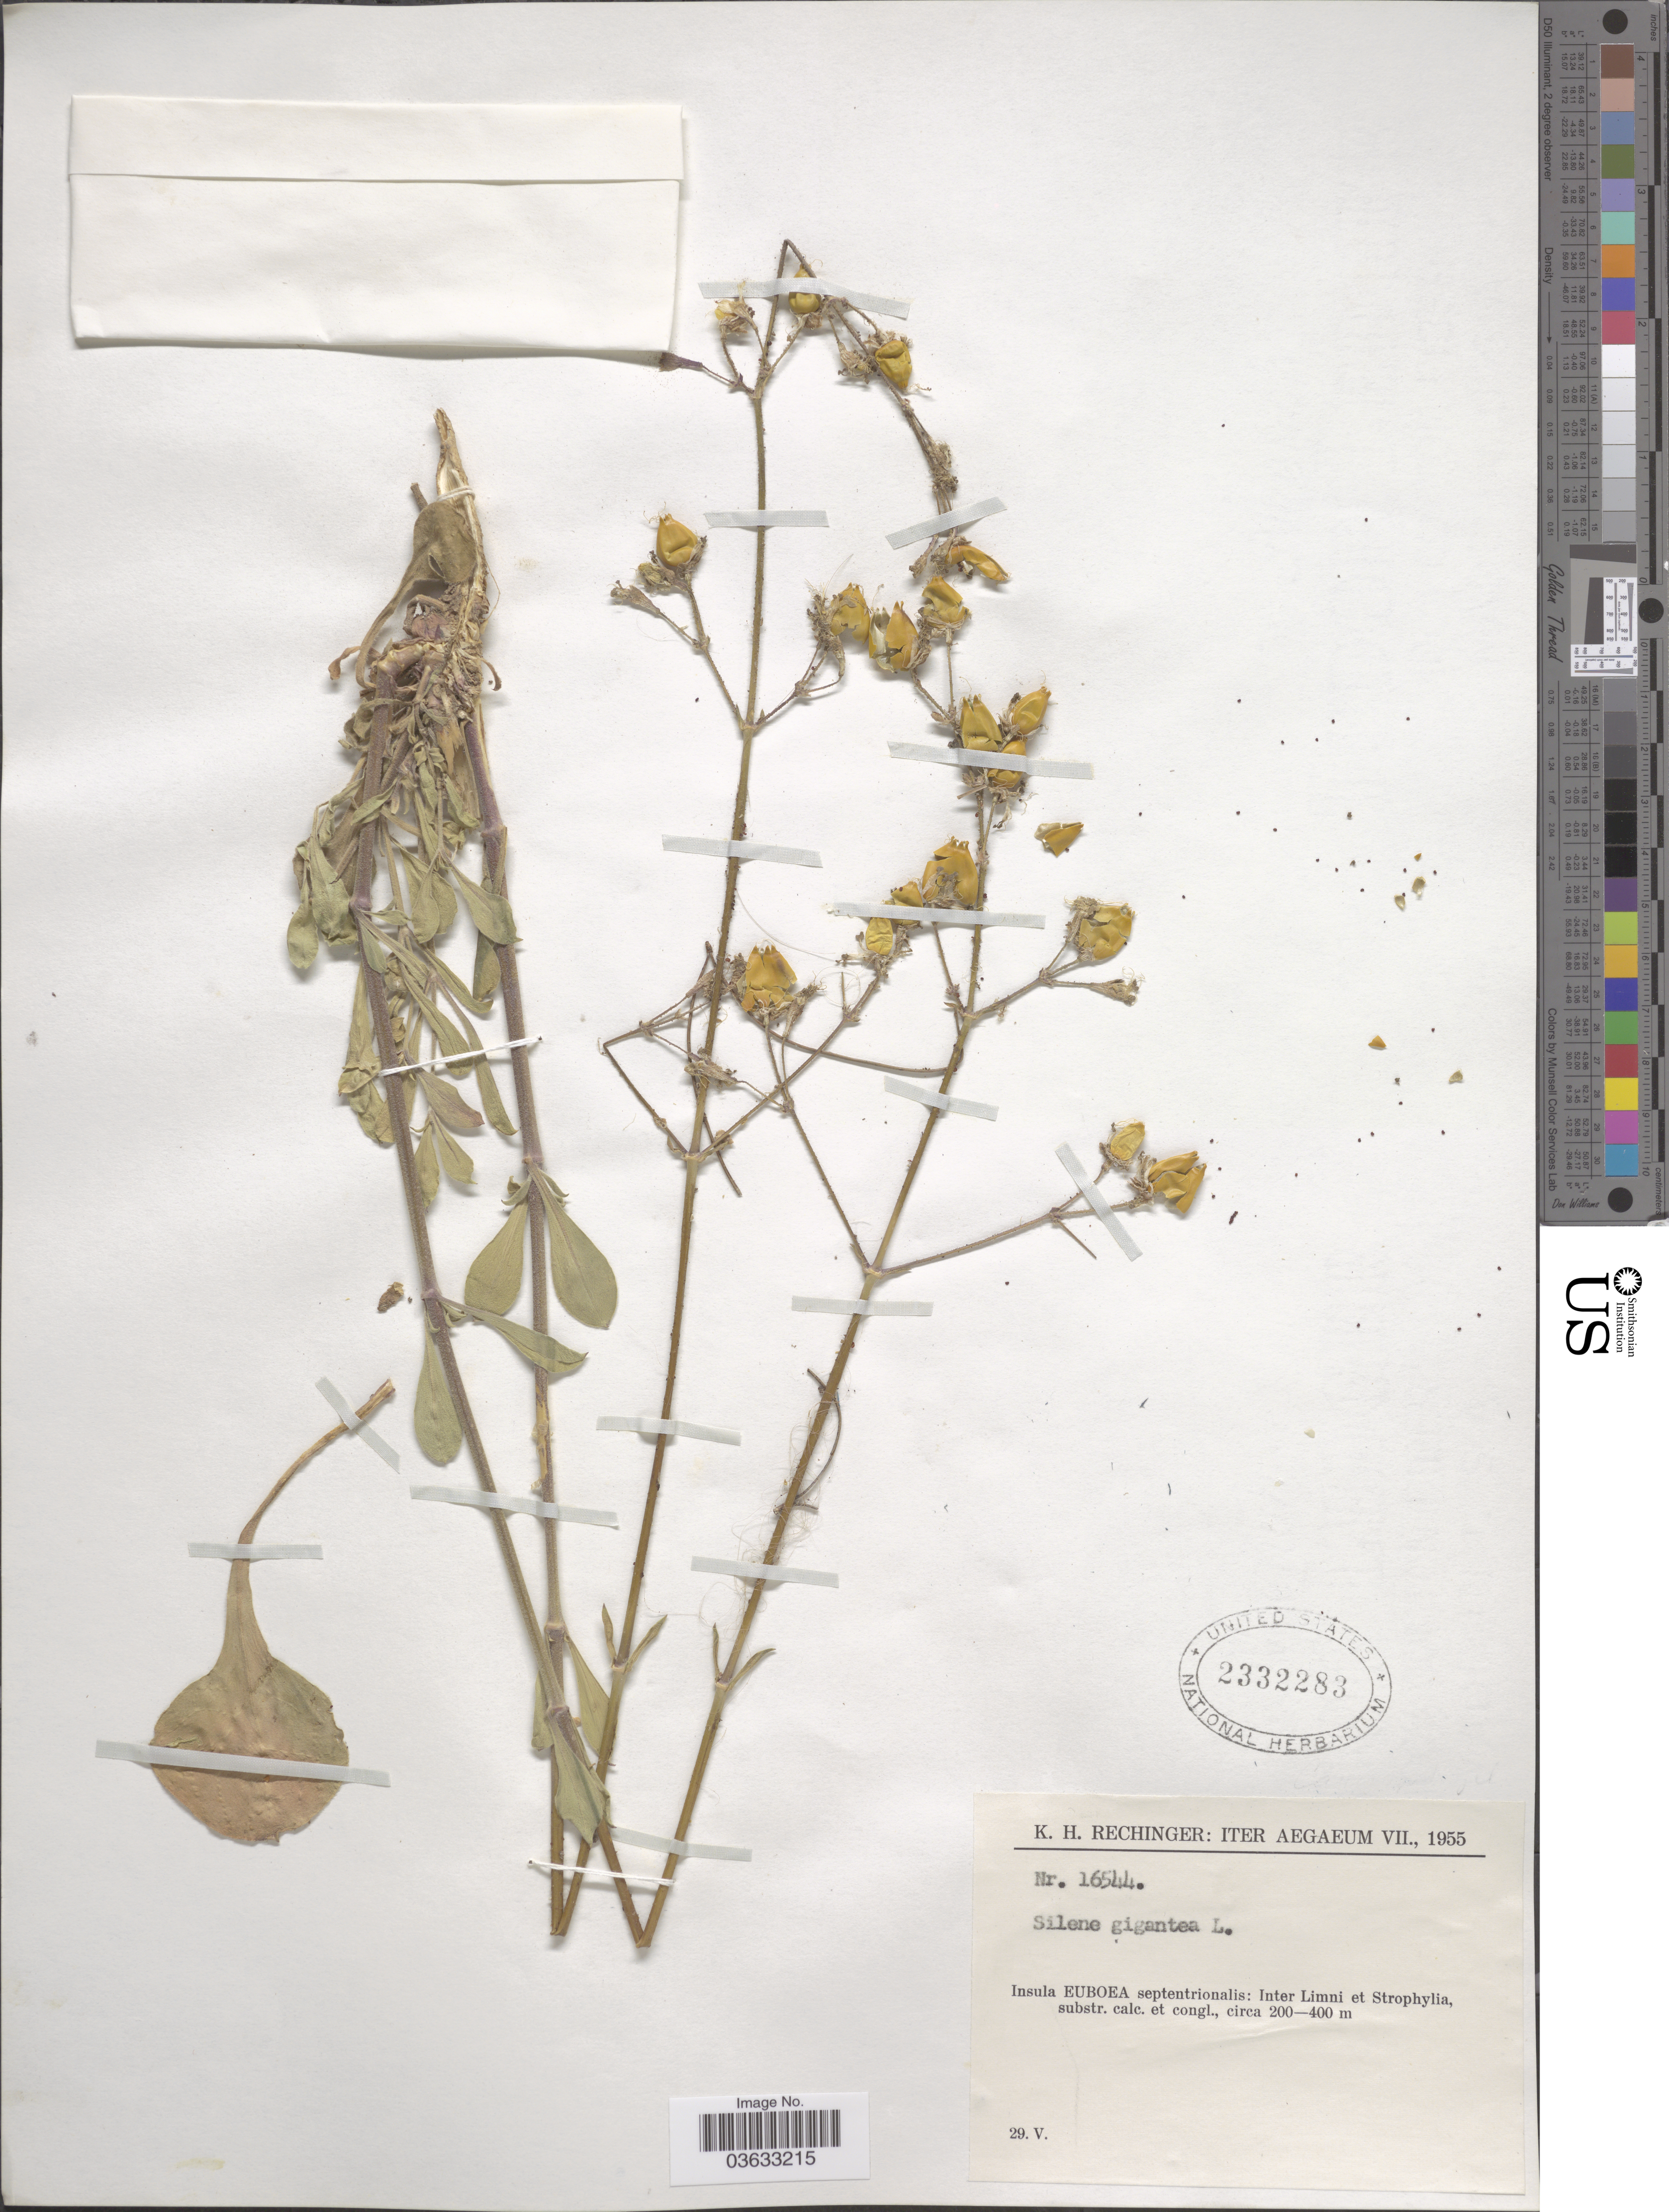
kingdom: Plantae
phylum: Tracheophyta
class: Magnoliopsida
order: Caryophyllales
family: Caryophyllaceae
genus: Silene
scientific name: Silene gigantea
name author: L.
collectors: K. H. Rechinger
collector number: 16544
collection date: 1955-05-29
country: Greece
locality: Iter Aegaeum. Insula Euboea septentrionalis: Inter Limni et Strophylia, substr. calc. et congl.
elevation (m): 200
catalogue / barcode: US 2332283